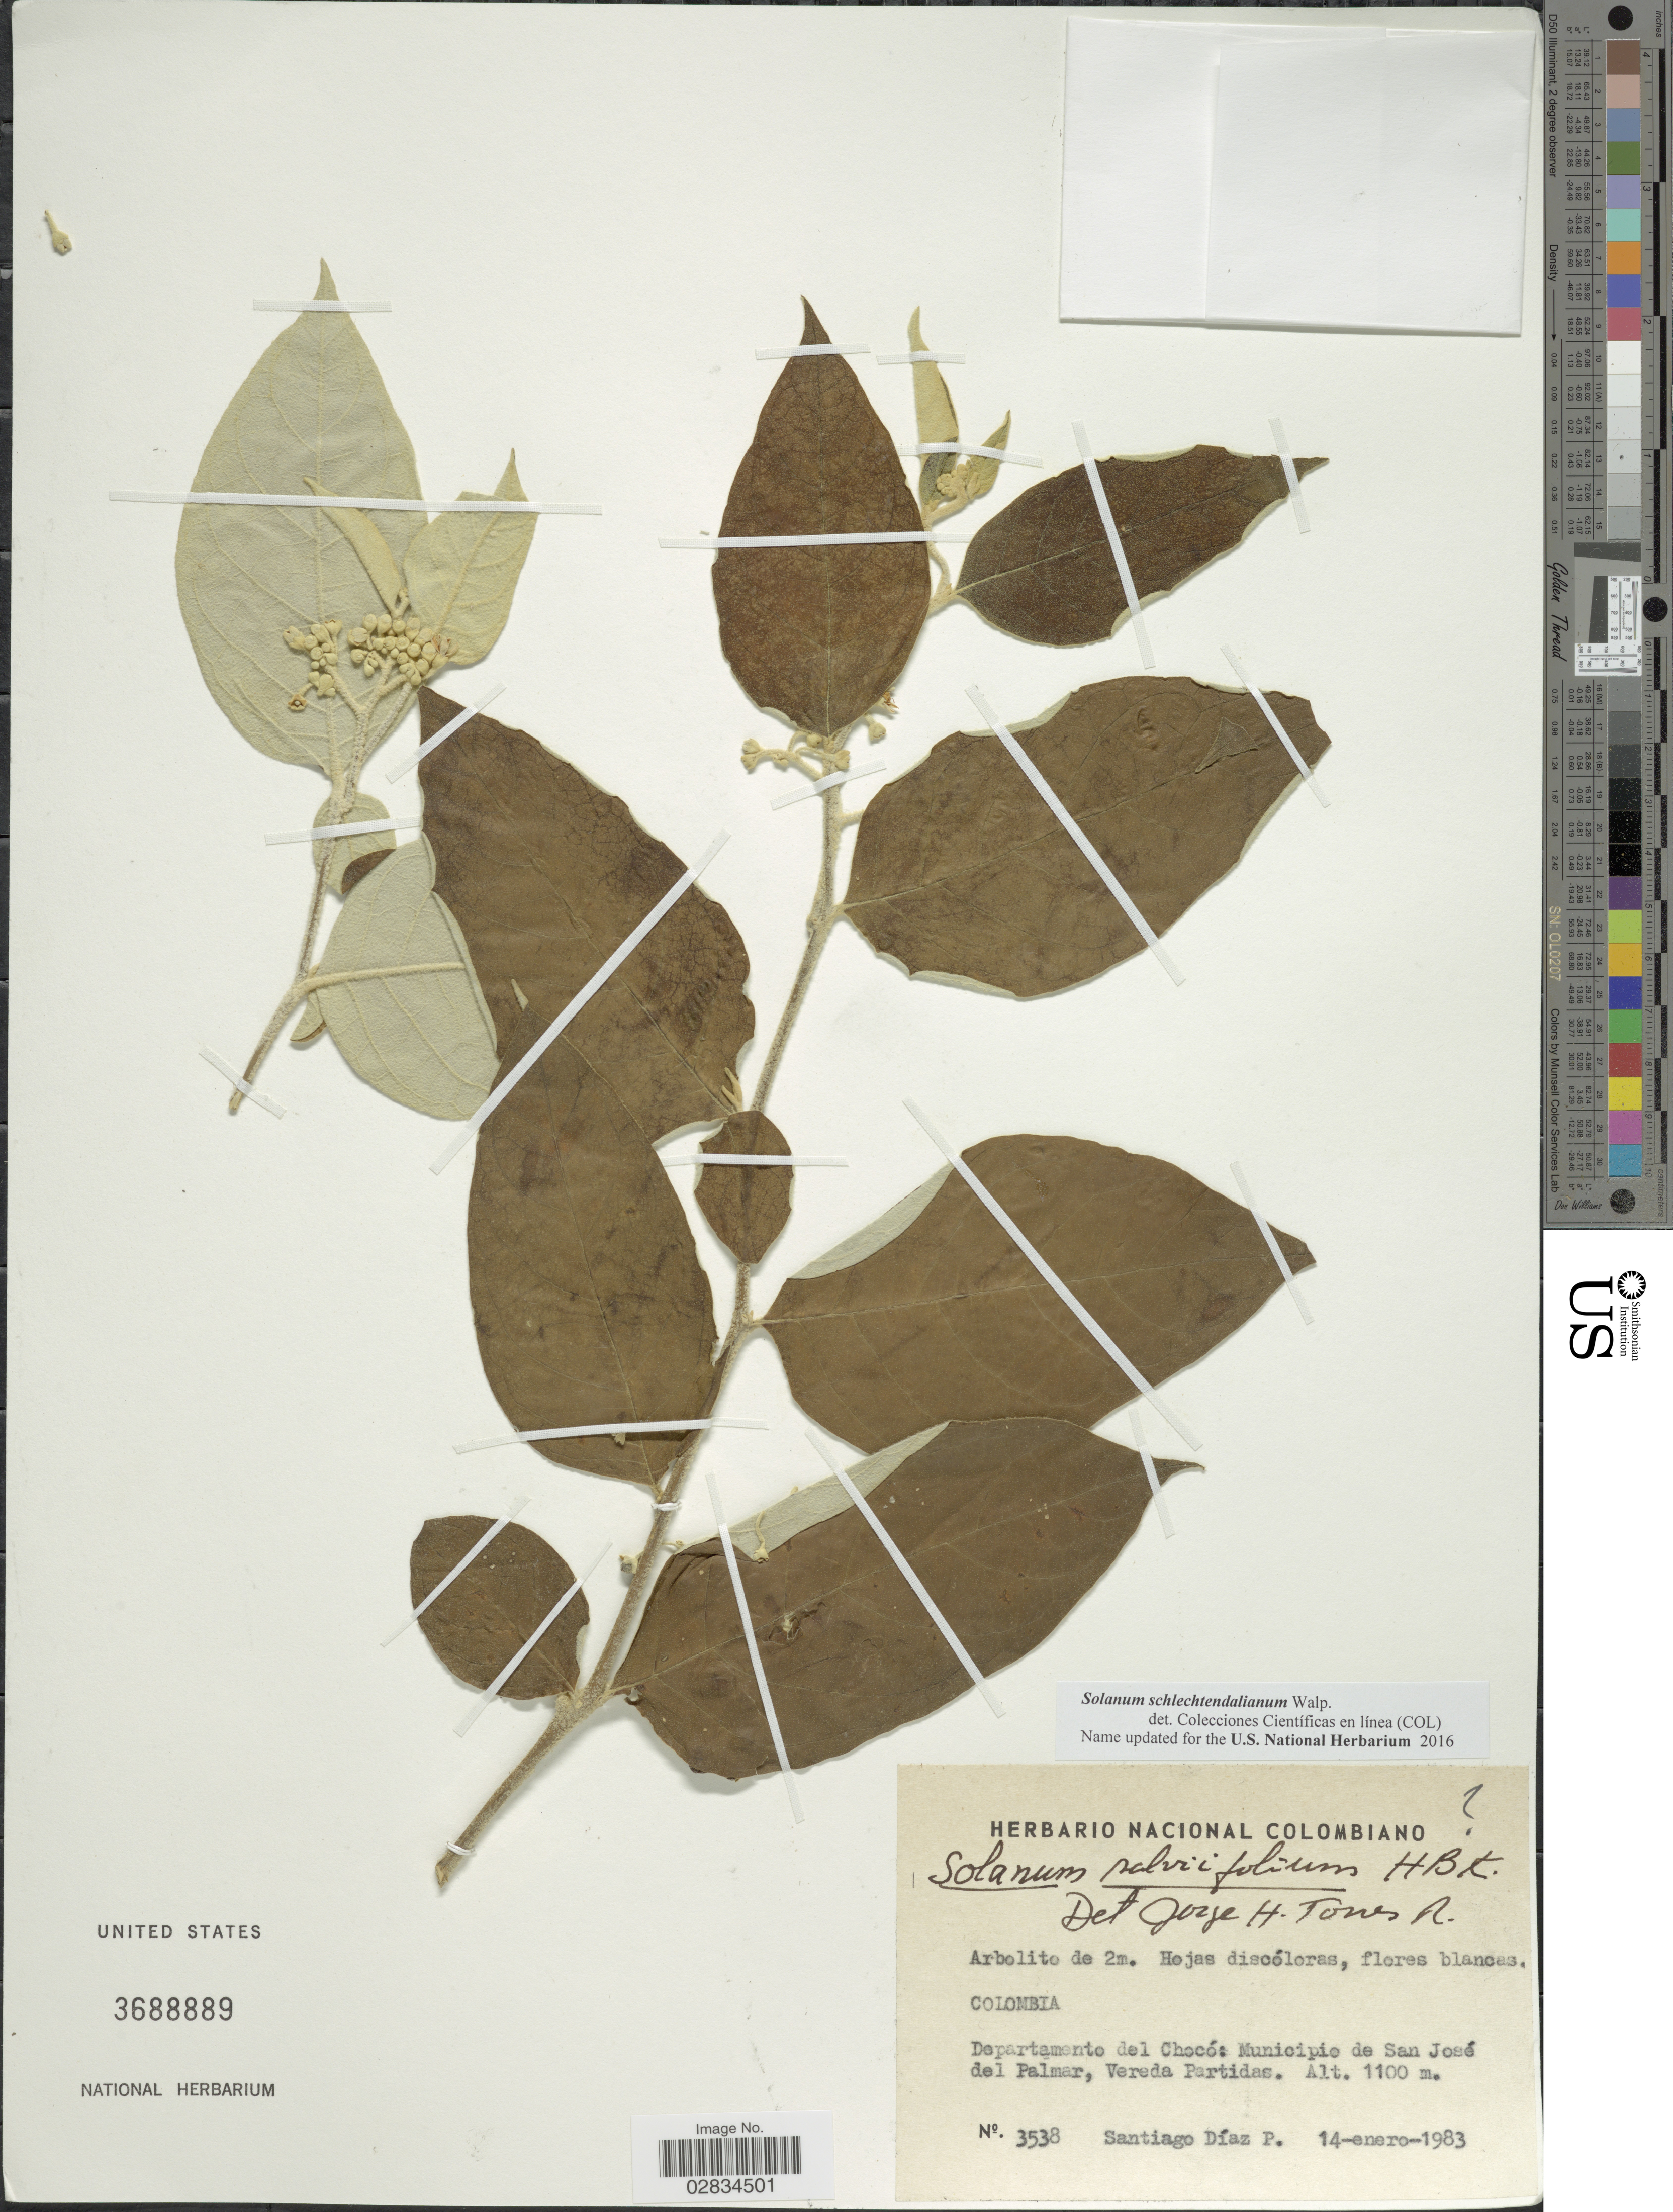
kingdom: Plantae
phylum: Tracheophyta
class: Magnoliopsida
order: Solanales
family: Solanaceae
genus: Solanum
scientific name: Solanum schlechtendalianum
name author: Walp.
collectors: S. Diaz P.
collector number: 3538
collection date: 1983-01-14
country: Colombia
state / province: Chocó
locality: Departamento del Chocó: Municipio de San José del Palmar, Vereda Partidas.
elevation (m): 1100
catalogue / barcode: US 3688889